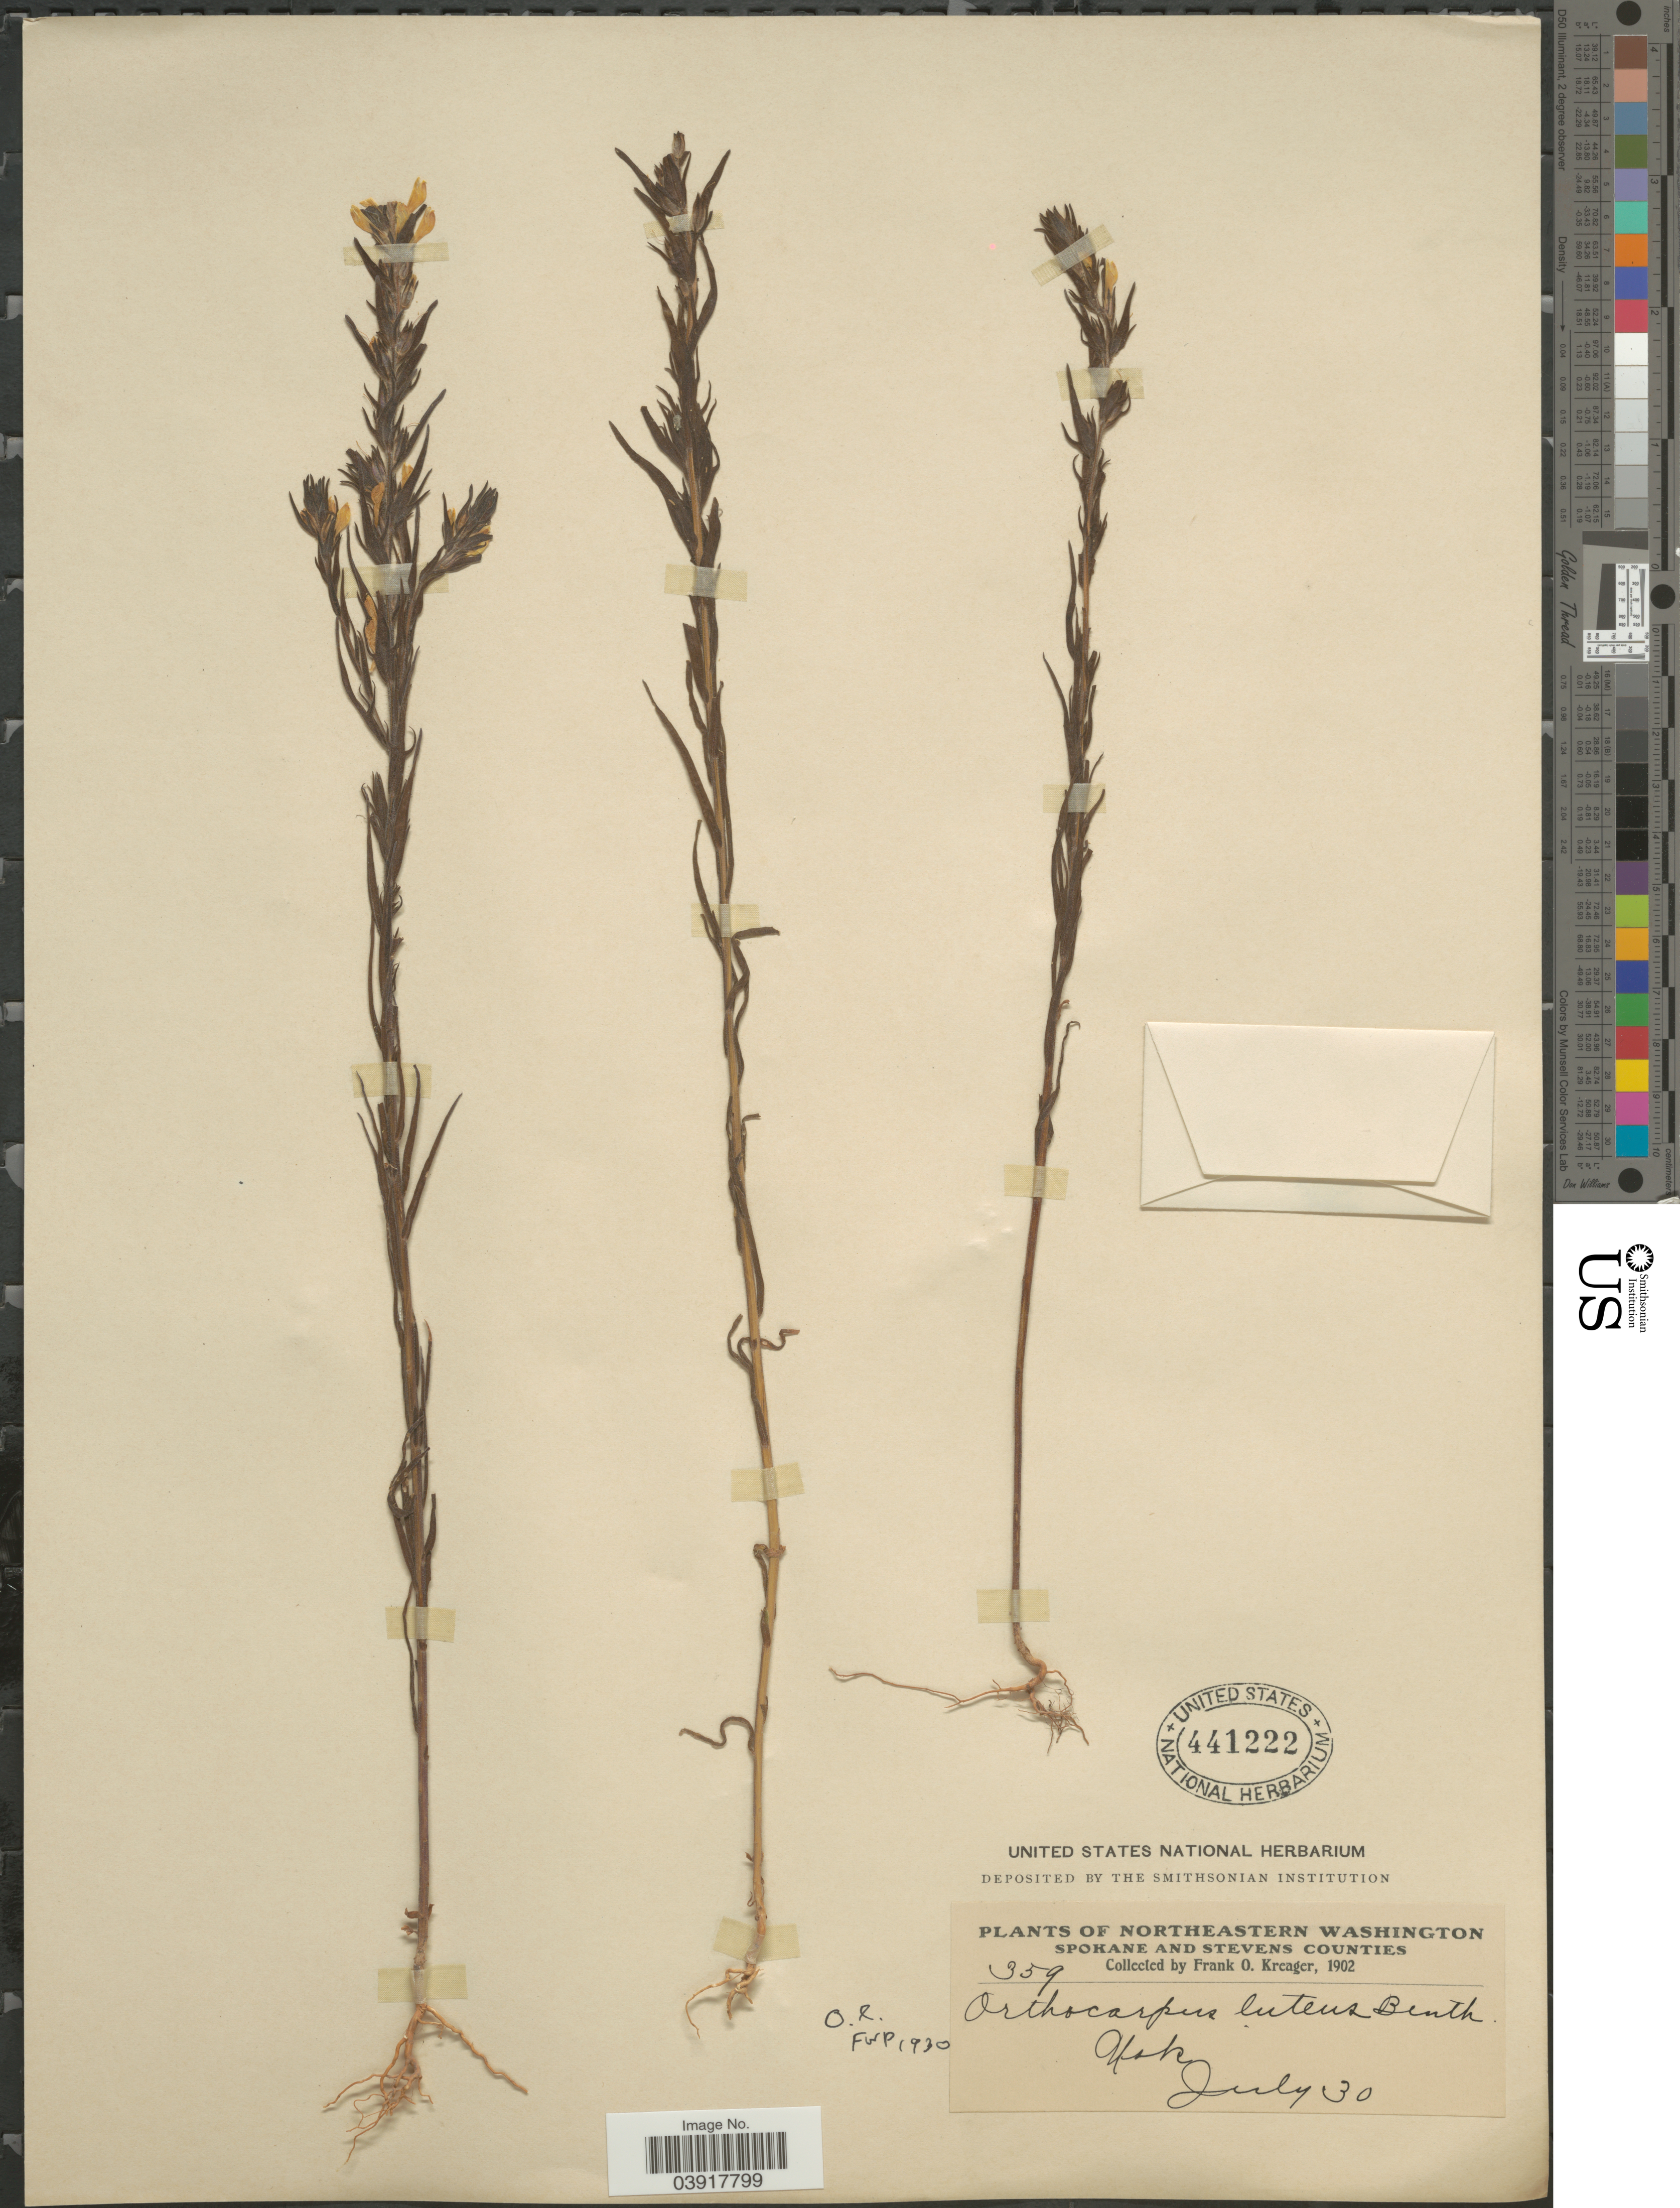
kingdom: Plantae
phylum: Tracheophyta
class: Magnoliopsida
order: Lamiales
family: Orobanchaceae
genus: Orthocarpus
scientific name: Orthocarpus luteus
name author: Nutt.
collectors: F. Kreager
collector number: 359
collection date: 1902-07-30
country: United States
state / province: Washington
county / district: Spokane / Stevens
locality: Northeastern Washington. Spokane and Stevens Counties. Usk.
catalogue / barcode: US 441222